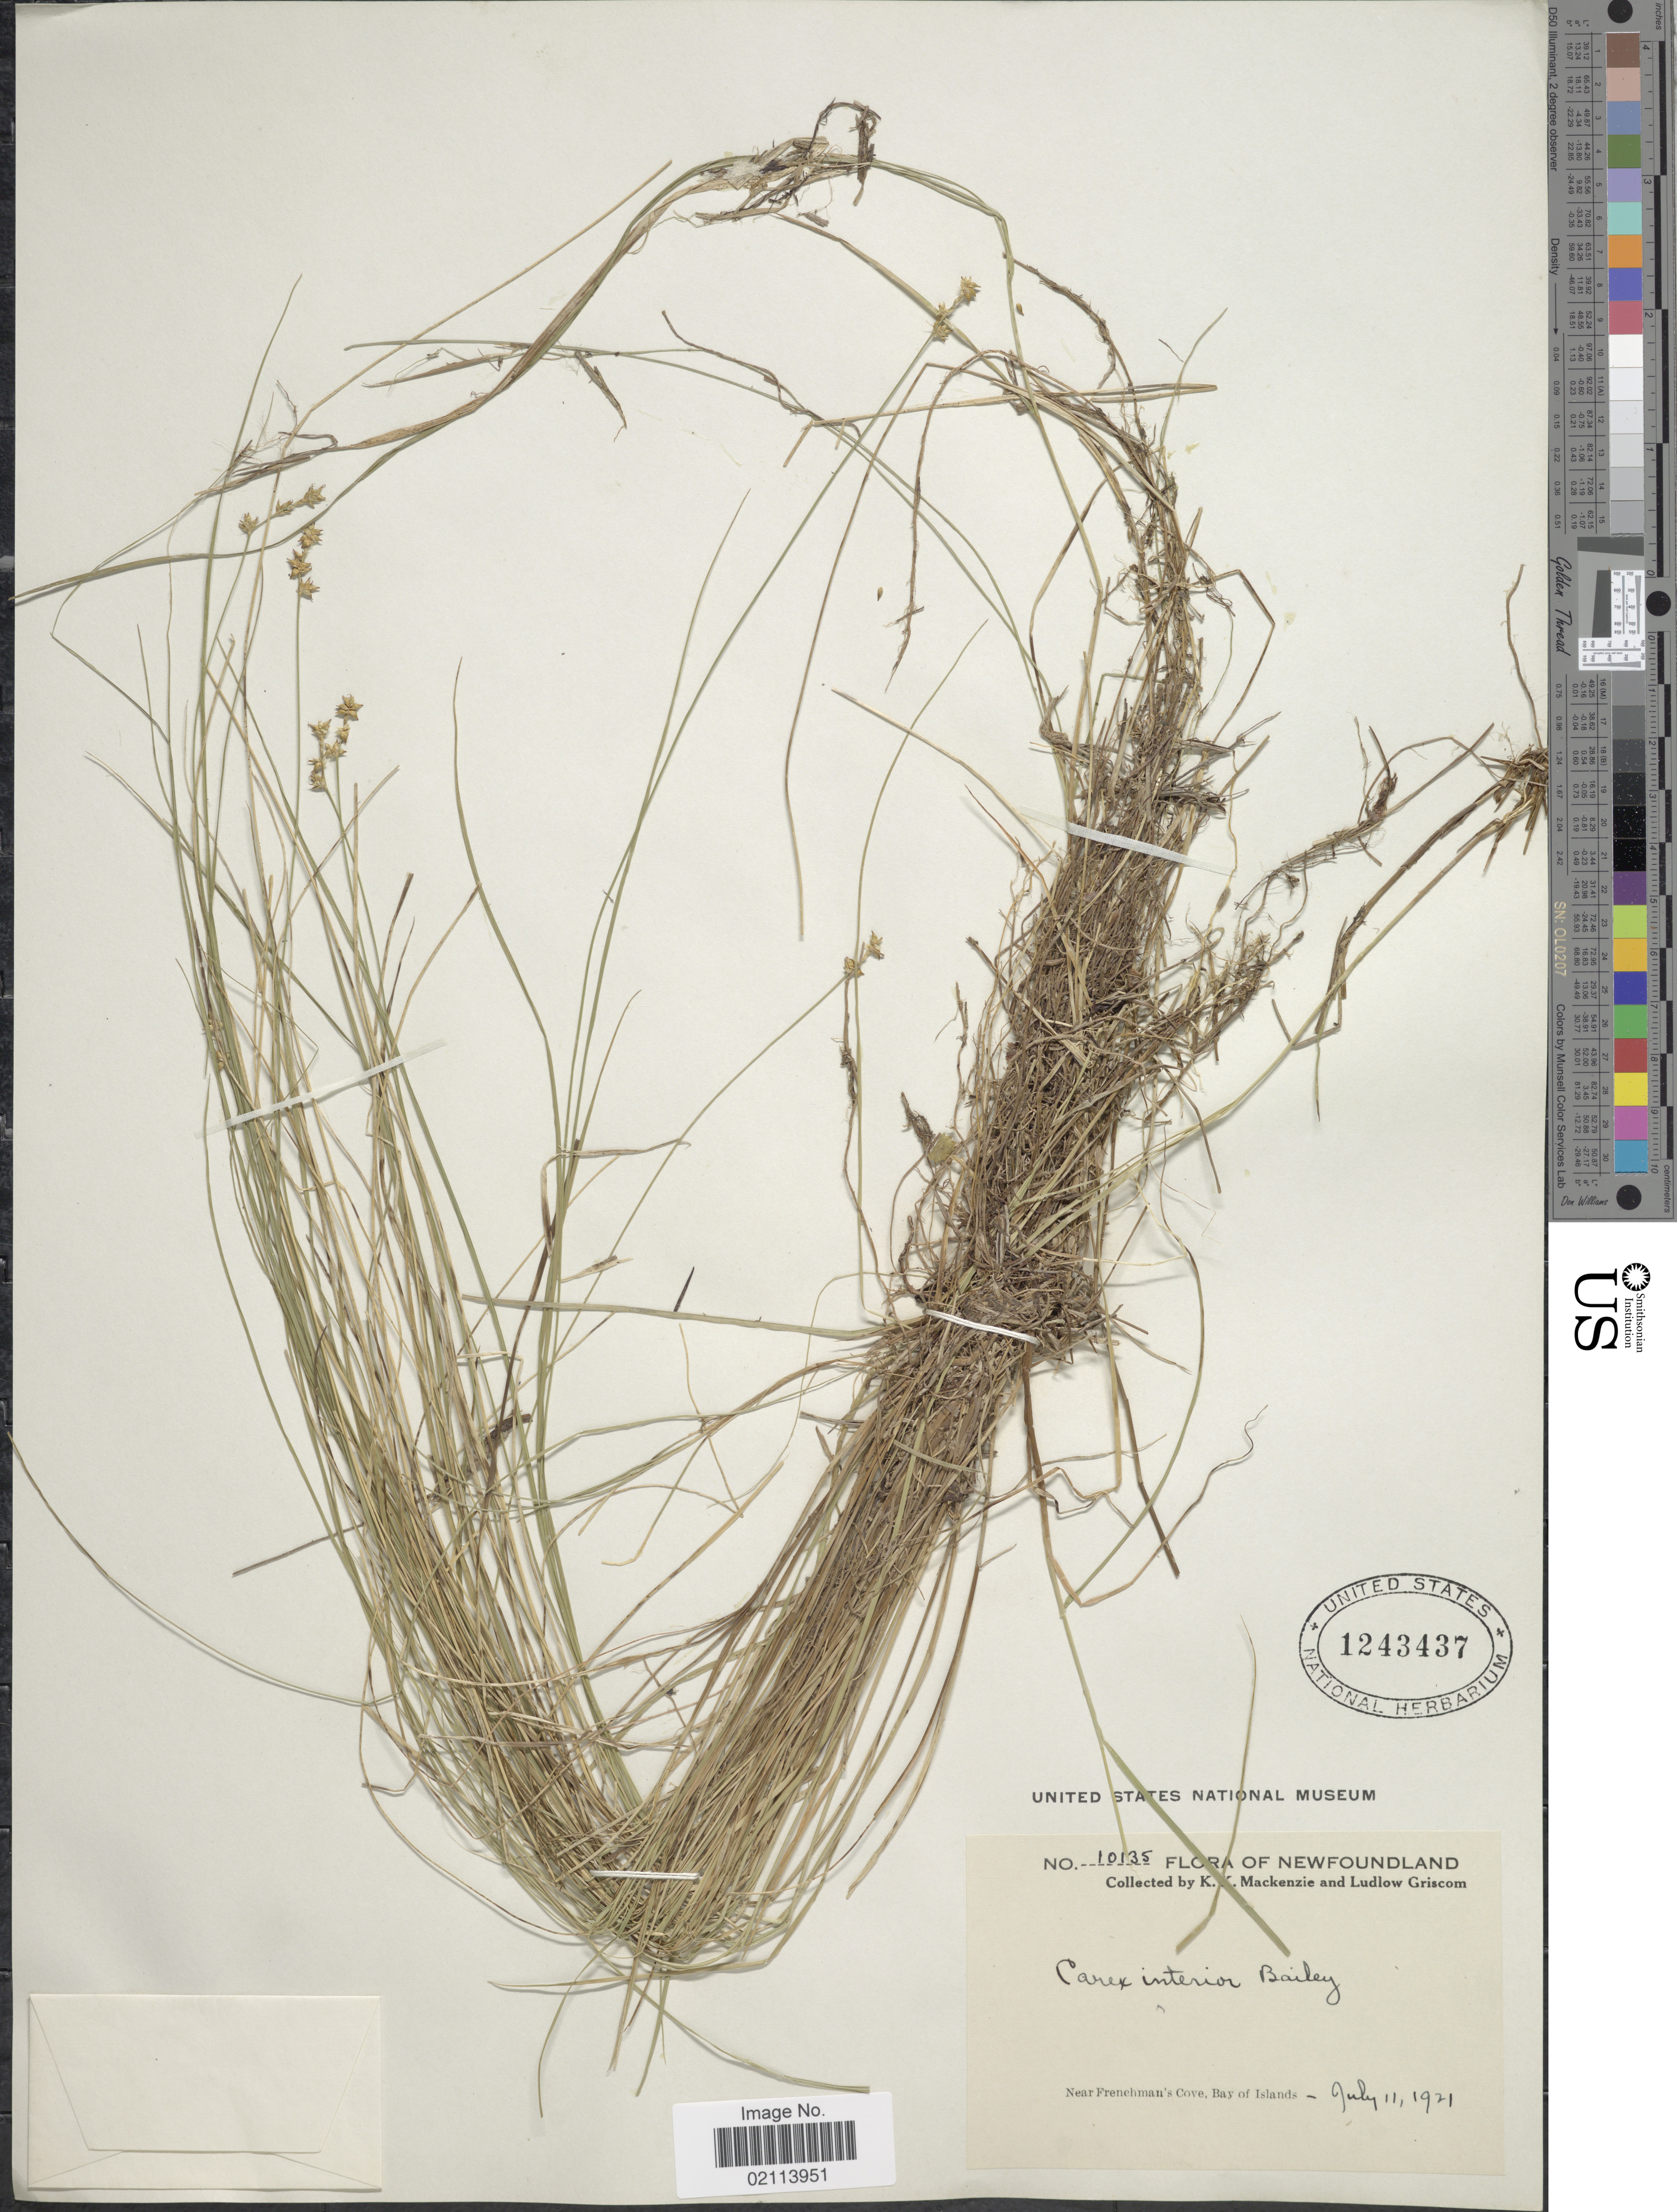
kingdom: Plantae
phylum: Tracheophyta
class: Liliopsida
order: Poales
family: Cyperaceae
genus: Carex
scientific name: Carex interior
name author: L.H. Bailey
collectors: K. K. Mackenzie & L. Griscom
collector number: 10135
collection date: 1921-07-11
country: Canada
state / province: Newfoundland and Labrador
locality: Near Frenchman's Cove, Bay of Islands.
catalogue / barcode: US 1243437